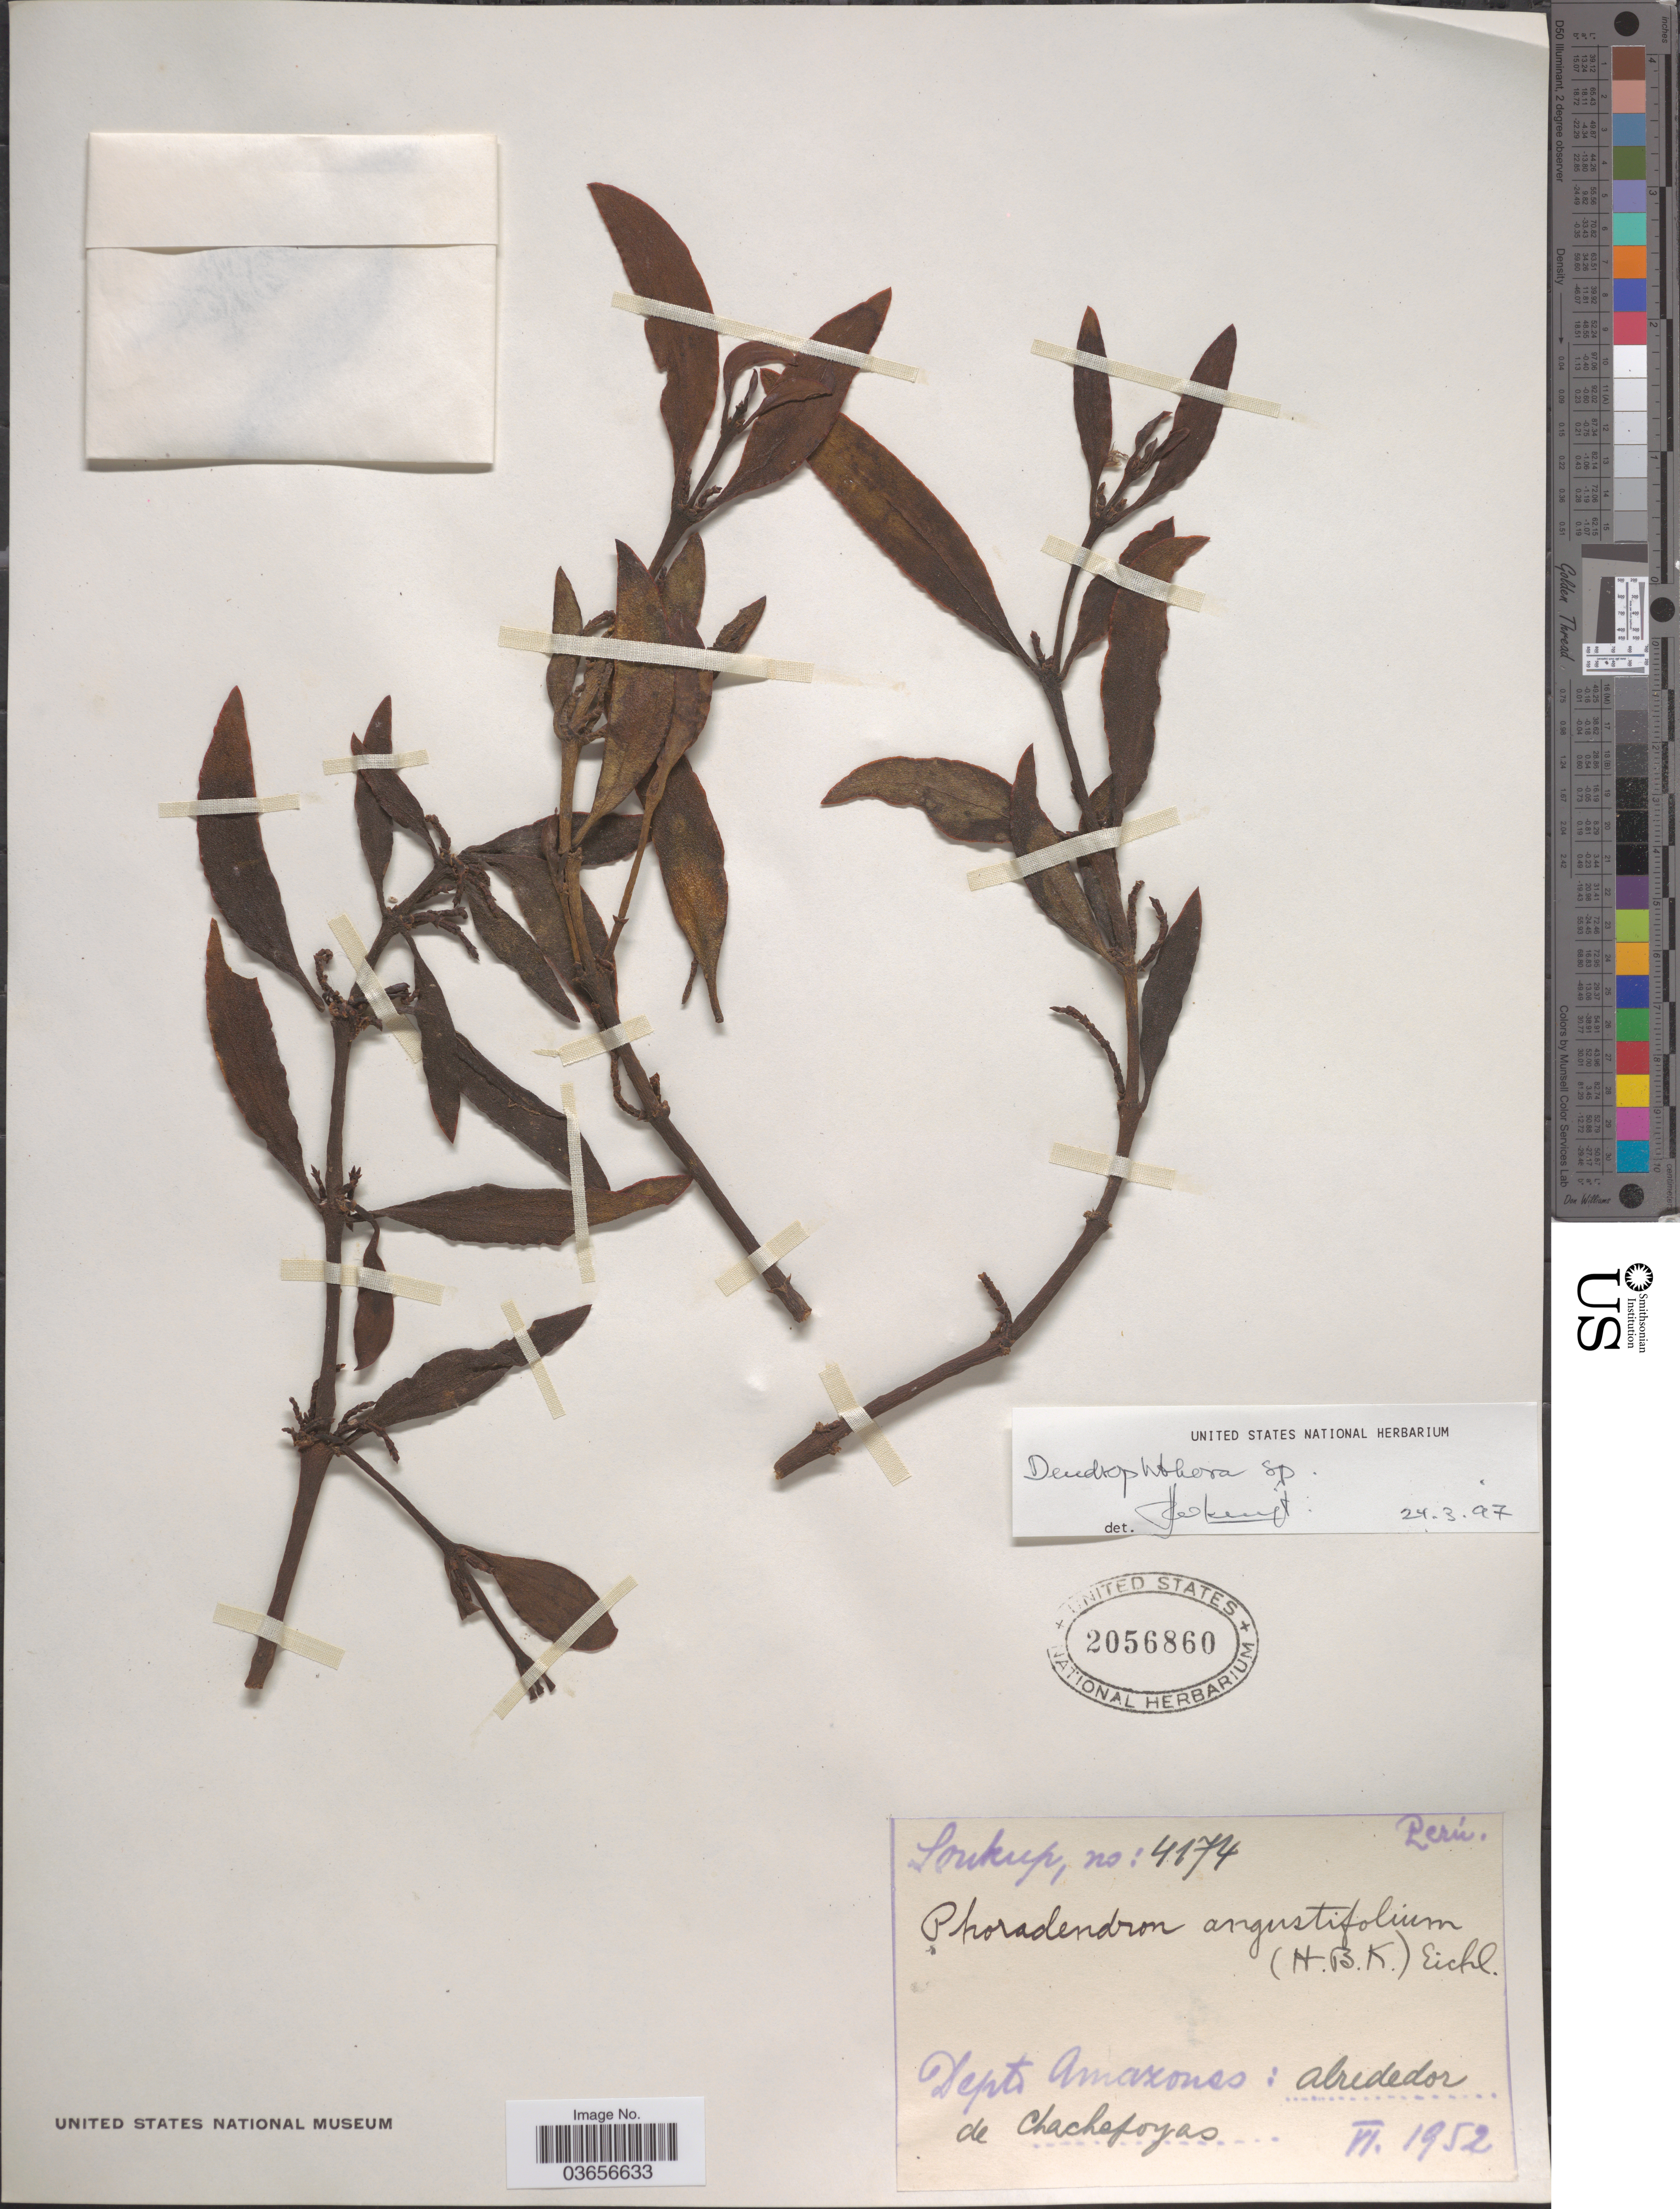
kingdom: Plantae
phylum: Tracheophyta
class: Magnoliopsida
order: Santalales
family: Viscaceae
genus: Dendrophthora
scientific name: Dendrophthora sp.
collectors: -- Soukup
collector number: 4174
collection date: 1952-06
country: Peru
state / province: Amazonas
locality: Dept. Amazonas: Alrededor de Chachapoyas.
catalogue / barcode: US 2056860